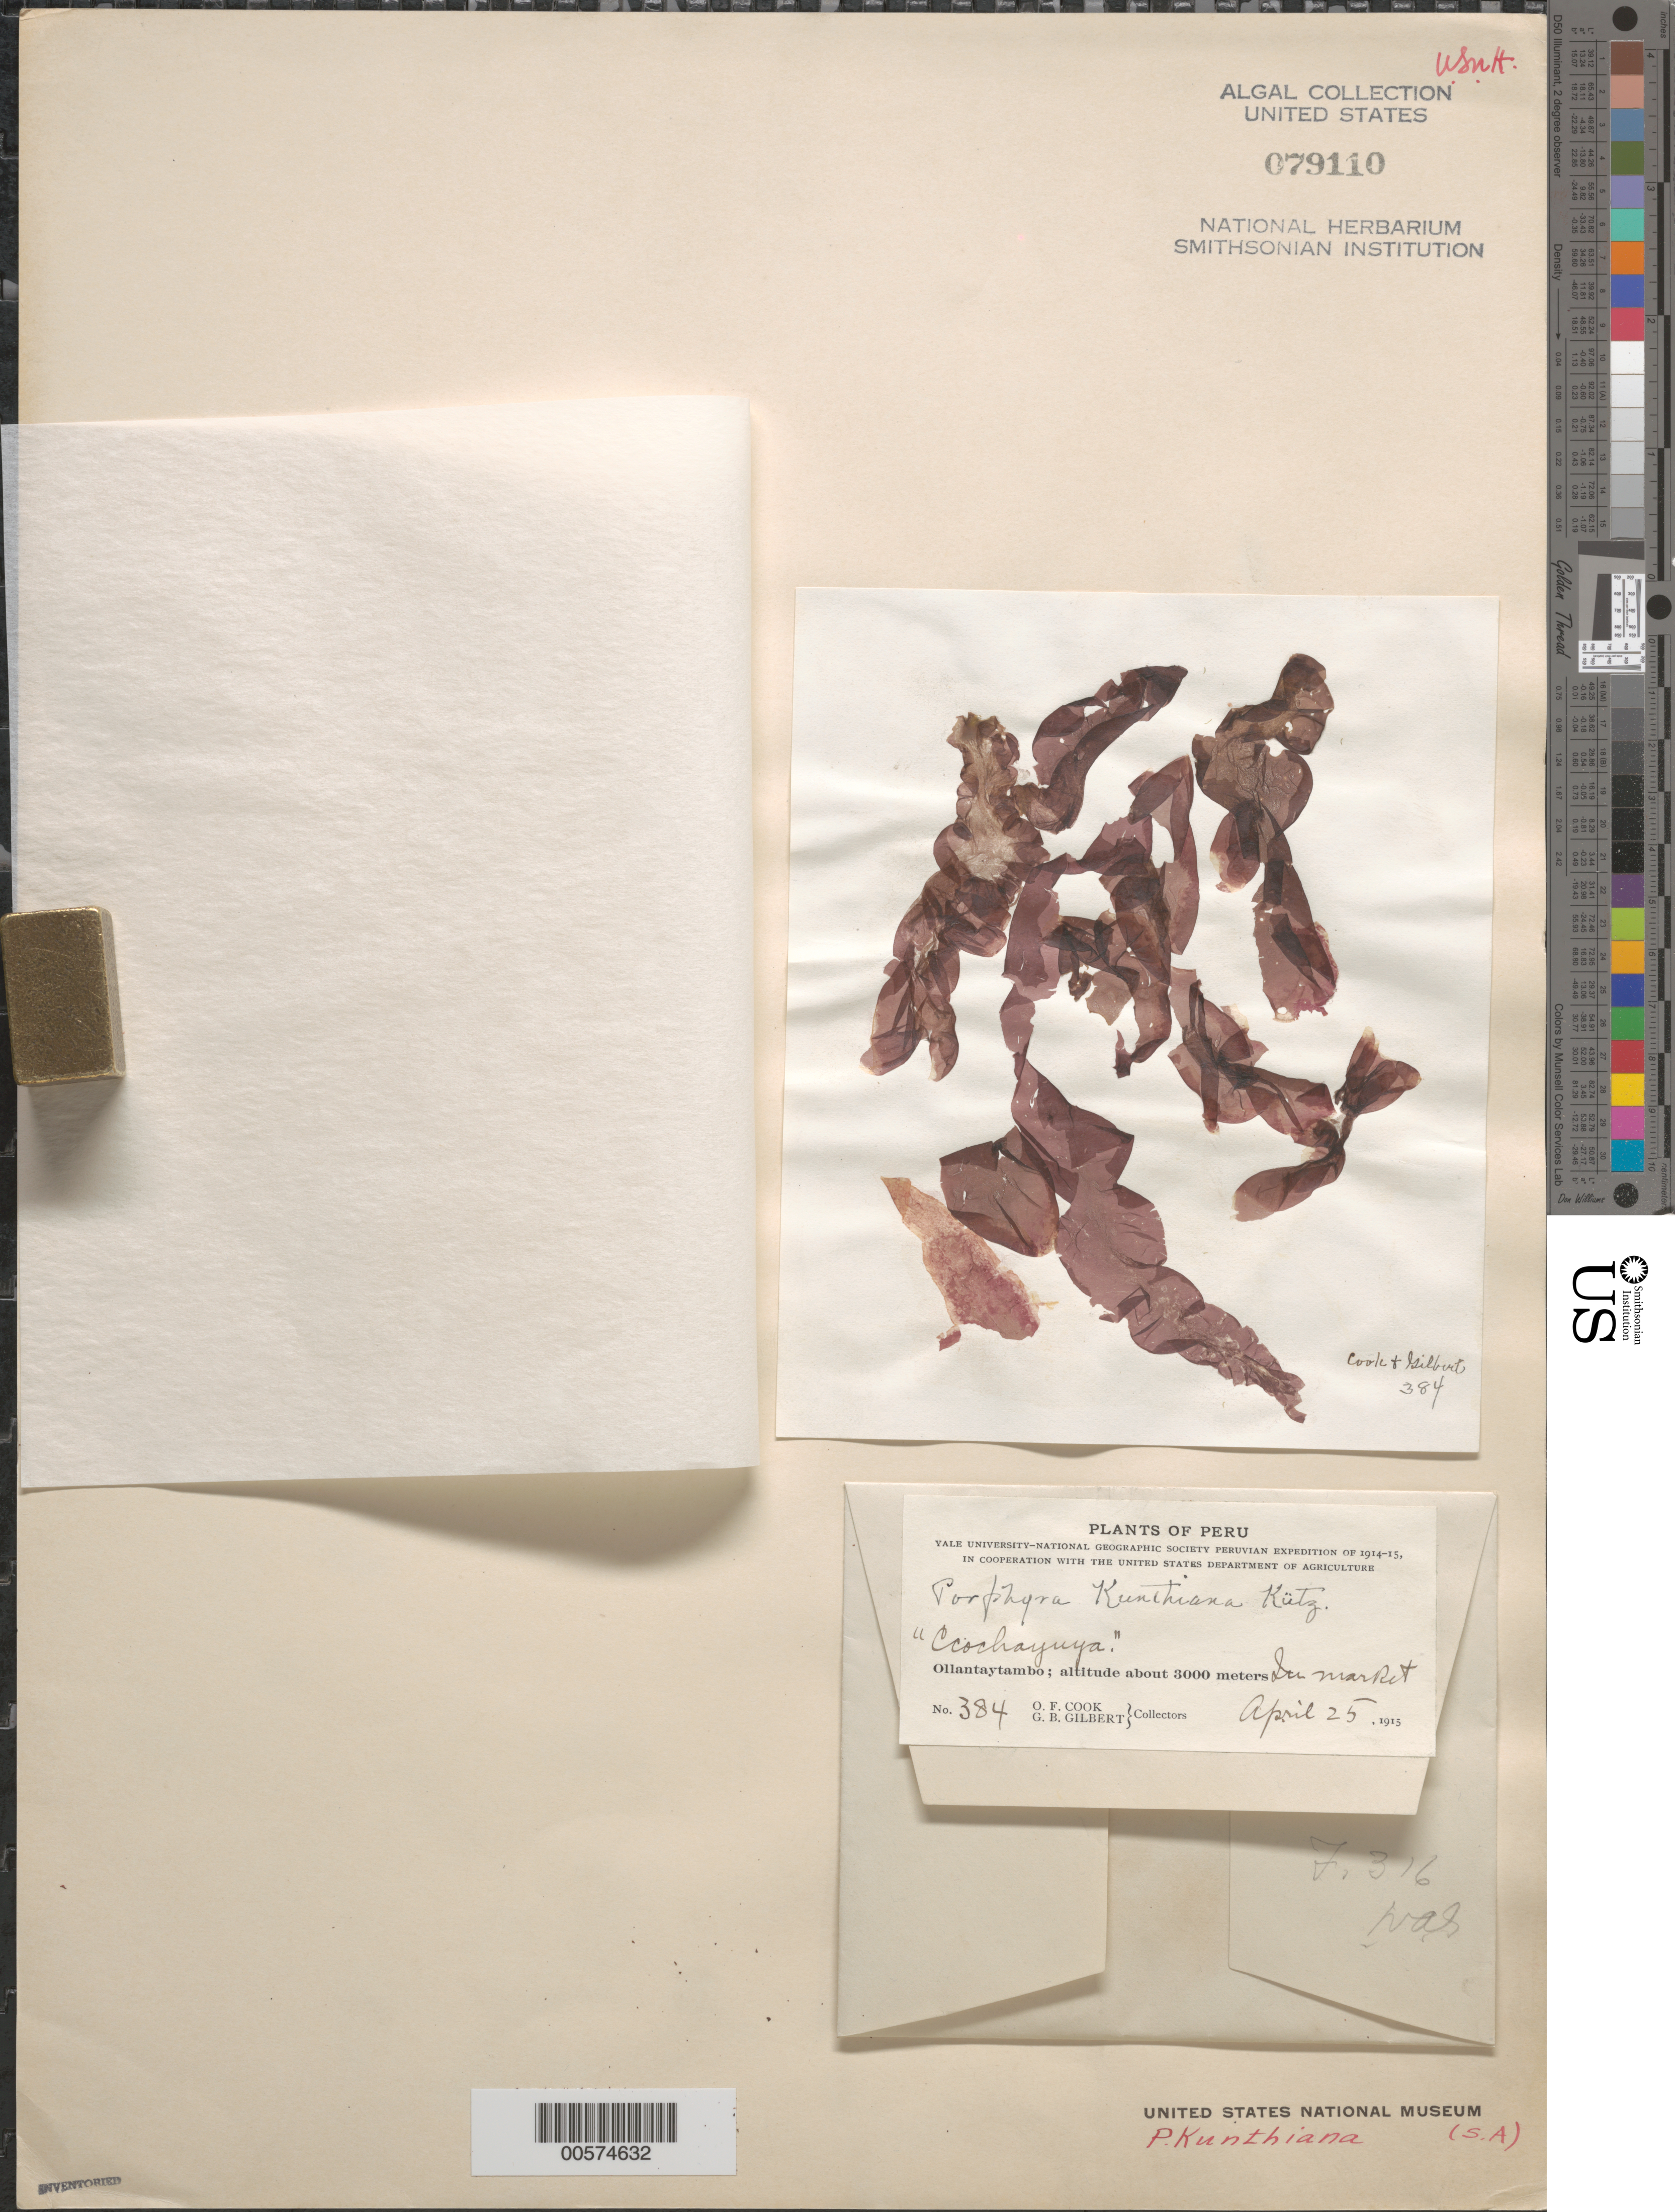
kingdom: Plantae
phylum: Rhodophyta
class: Bangiophyceae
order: Bangiales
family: Bangiaceae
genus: Porphyra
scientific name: Porphyra kunthiana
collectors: O. F. Cook & G. B. Gilbert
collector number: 384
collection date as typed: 25 Apr 1915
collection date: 1915-04-25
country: Peru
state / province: Cusco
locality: Ollantaytambo Market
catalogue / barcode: US 79110